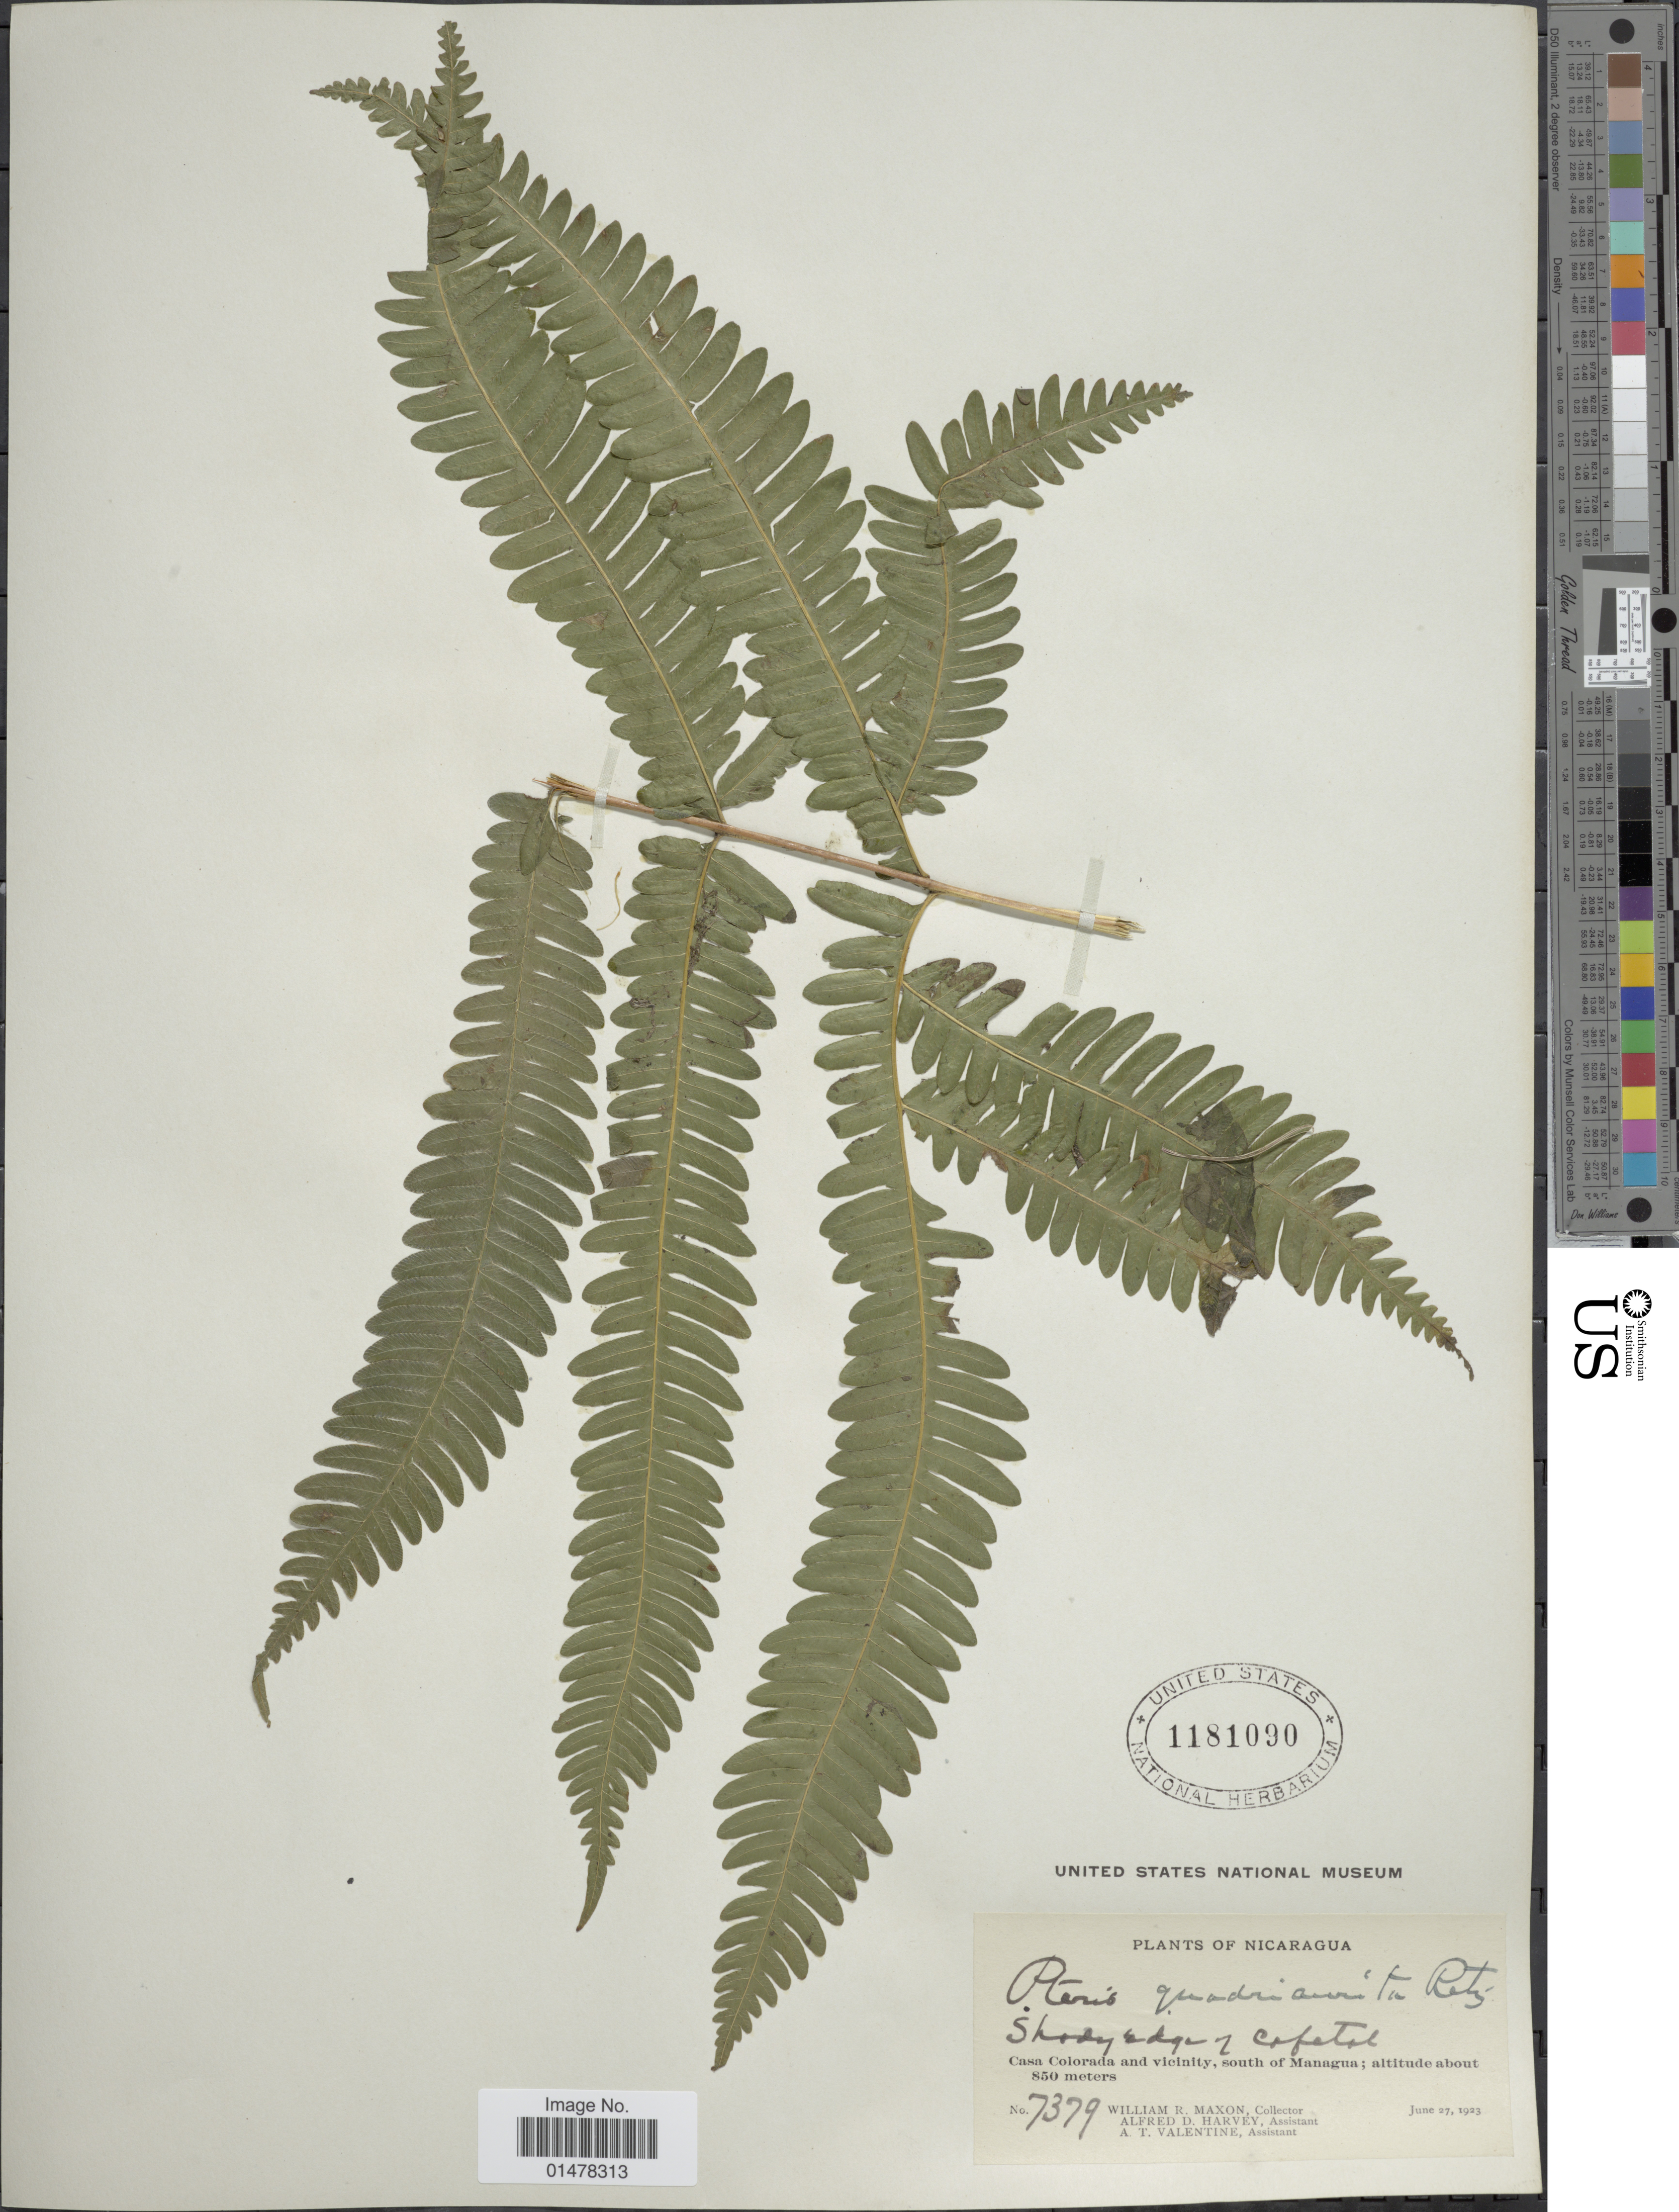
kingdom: Plantae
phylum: Tracheophyta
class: Polypodiopsida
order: Polypodiales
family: Pteridaceae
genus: Pteris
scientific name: Pteris quadriaurita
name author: Retz.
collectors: W. R. Maxon, A. D. Harvey & A. Valentine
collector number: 7379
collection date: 1923-06-27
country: Nicaragua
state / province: Managua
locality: PLants of Nicaragua, Casa Colorada and vicinity, south of Managua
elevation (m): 850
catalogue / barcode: US 1181090